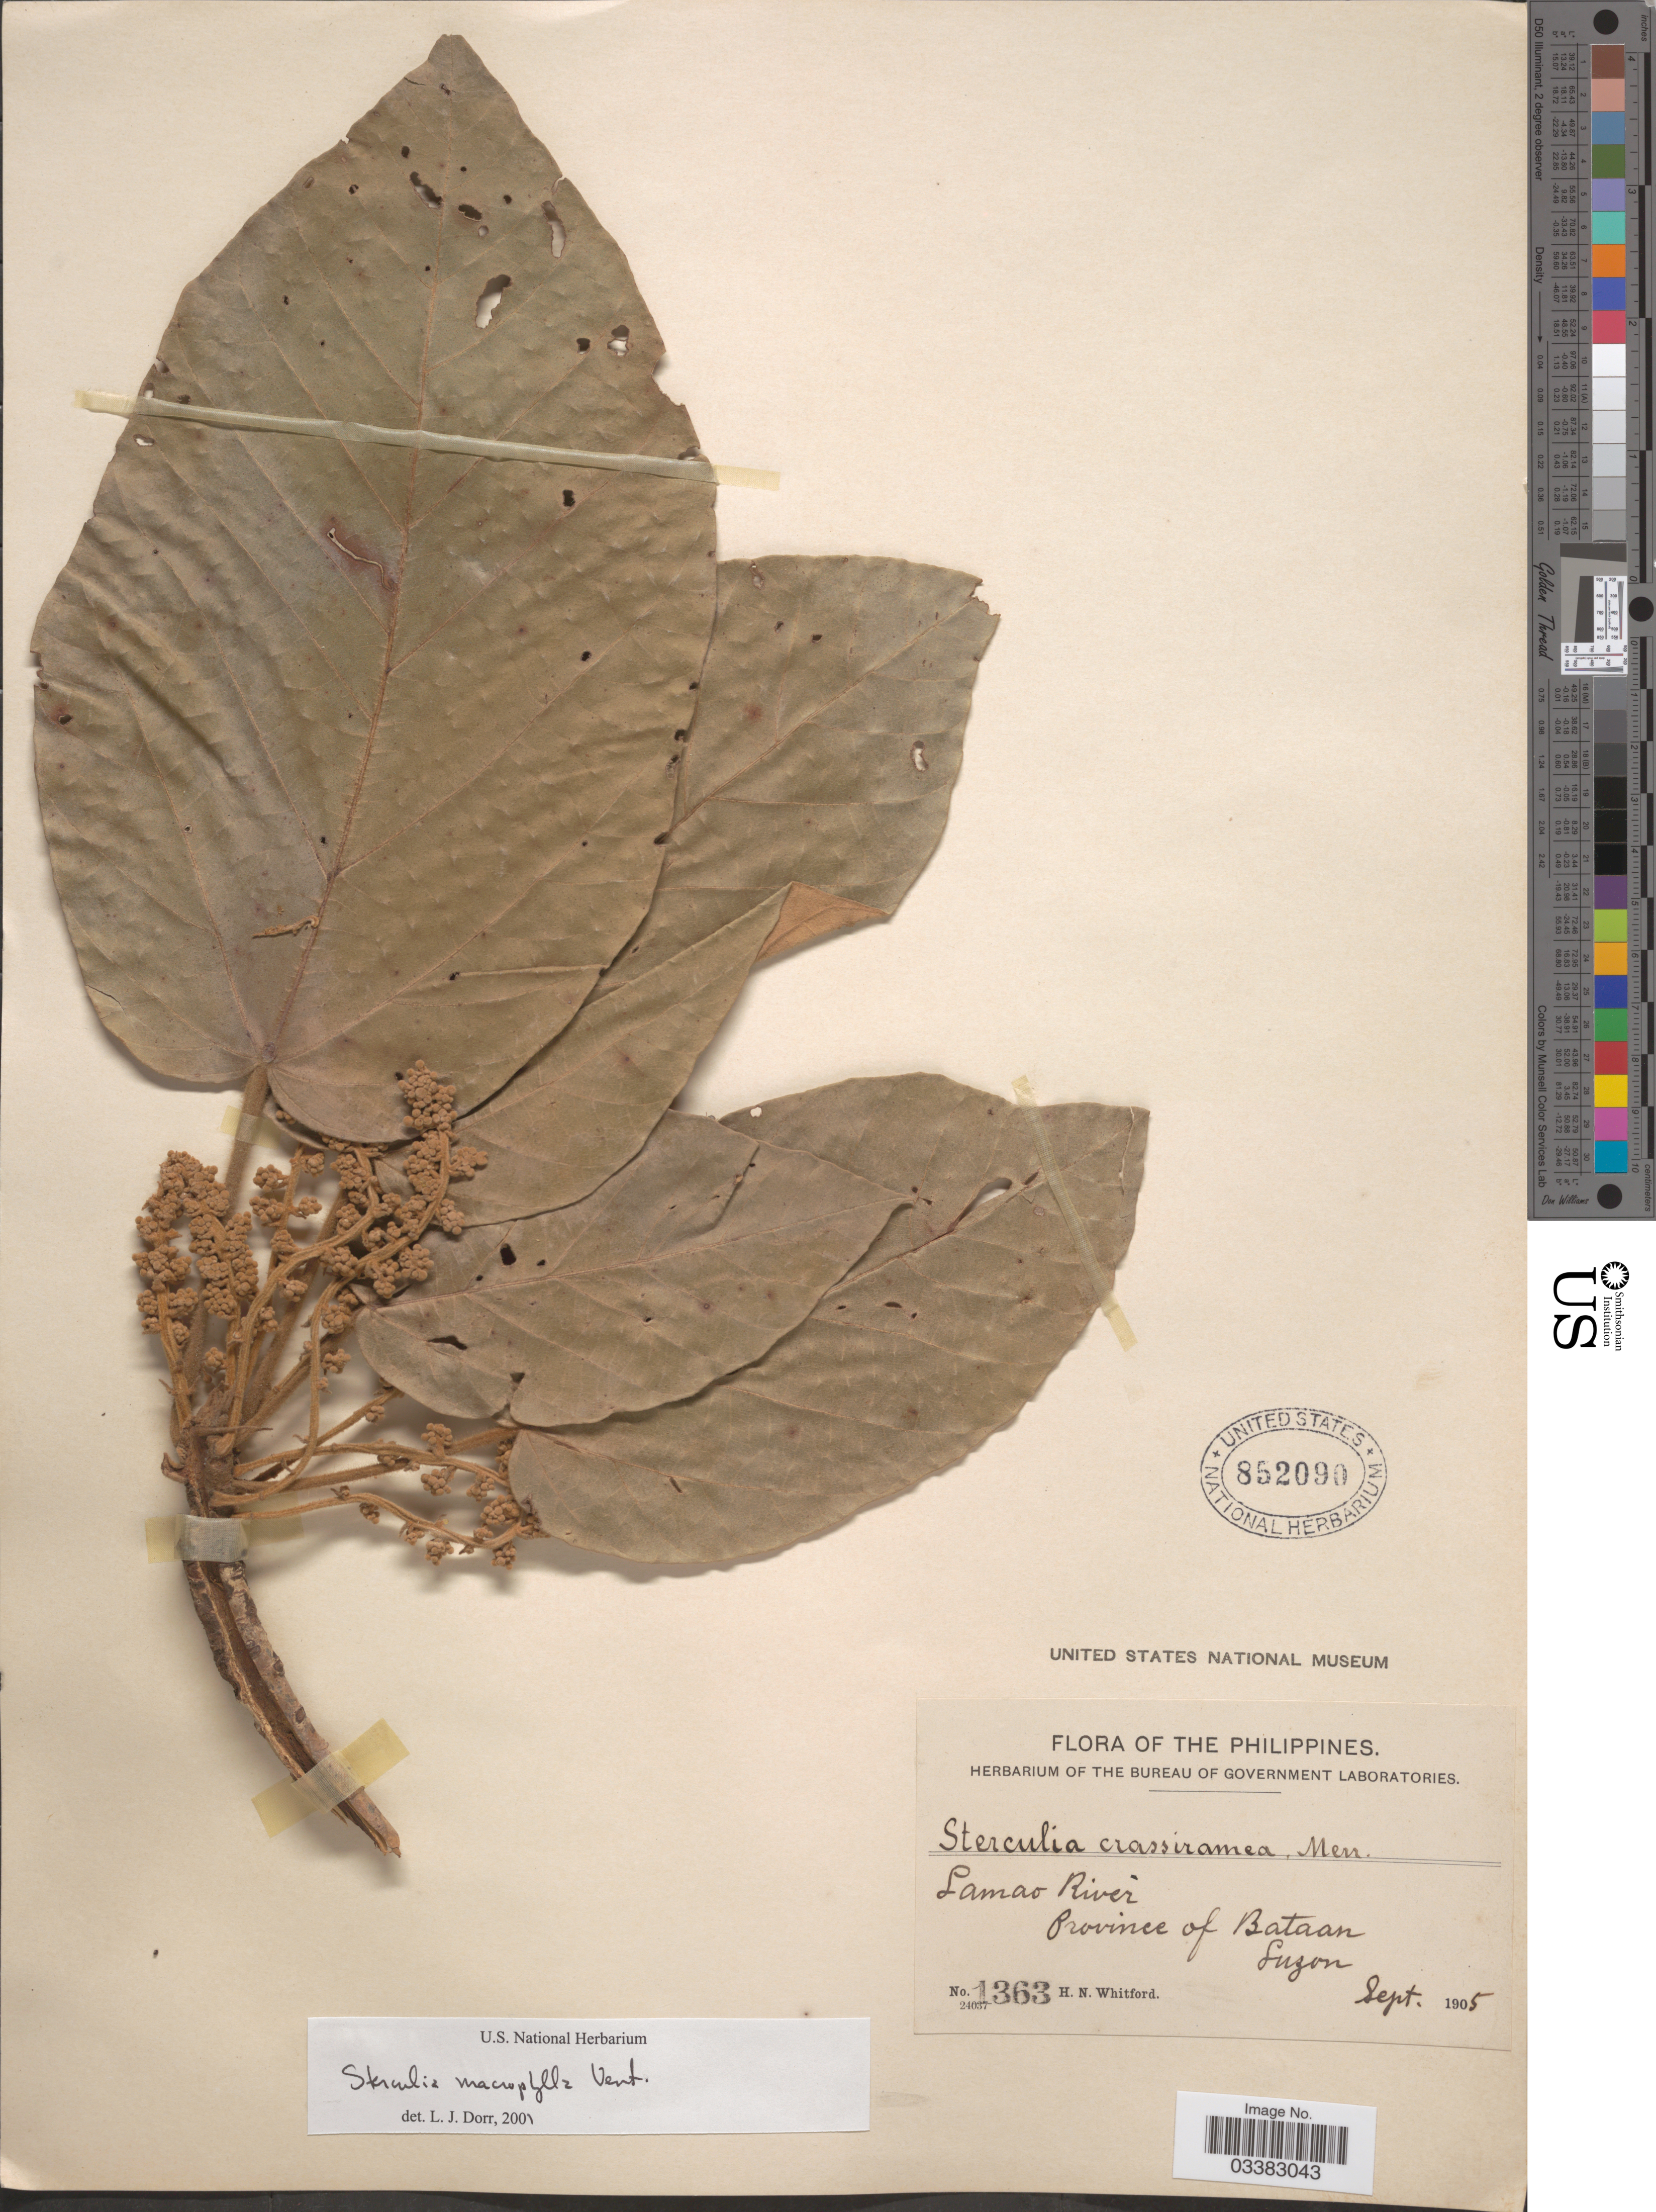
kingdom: Plantae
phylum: Tracheophyta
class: Magnoliopsida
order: Malvales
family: Malvaceae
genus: Sterculia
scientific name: Sterculia macrophylla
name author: Vent.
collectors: H. N. Whitford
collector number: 1363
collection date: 1905-09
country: Philippines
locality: Lamao River, Province of Bataan, Luzon.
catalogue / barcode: US 852090